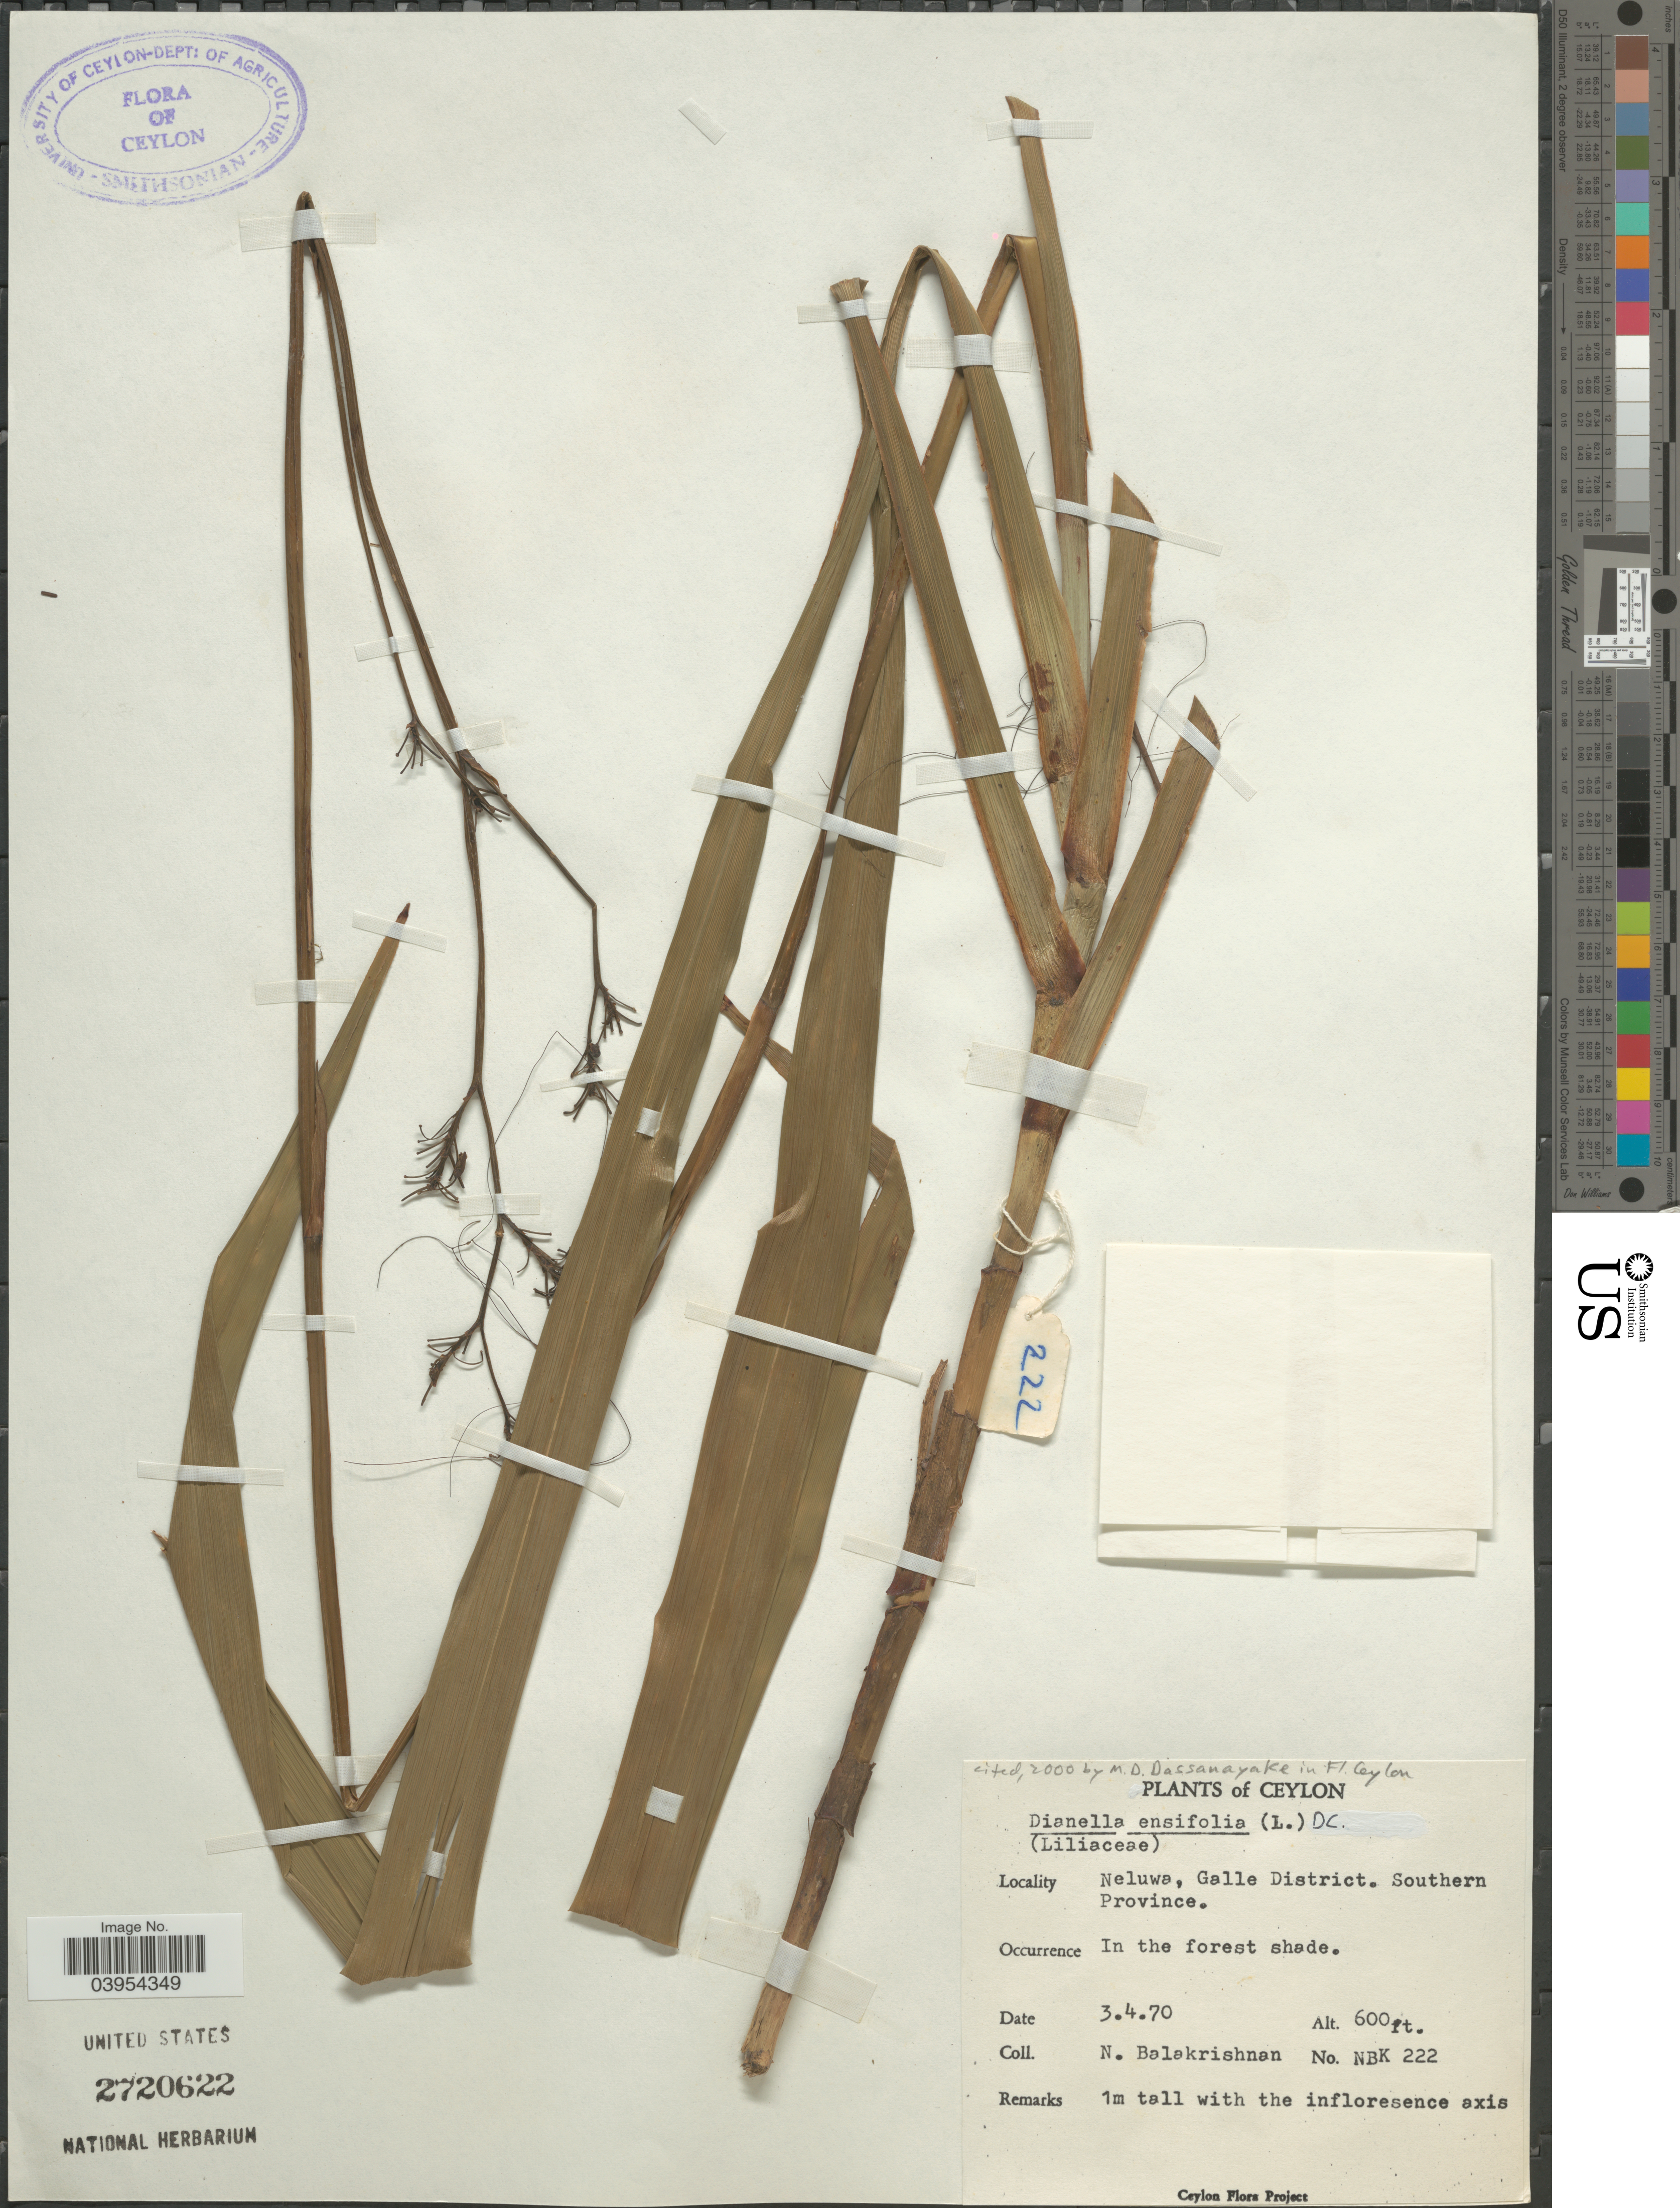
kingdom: Plantae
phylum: Tracheophyta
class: Liliopsida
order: Asparagales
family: Asphodelaceae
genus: Dianella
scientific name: Dianella ensifolia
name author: (L.) DC.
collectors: N. Balakrishnan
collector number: NBK222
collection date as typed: Transcribed d/m/y: 3/4/70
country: Sri Lanka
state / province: Southern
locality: Ceylon. Neluwa, Galle District.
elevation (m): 183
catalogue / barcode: US 2720622